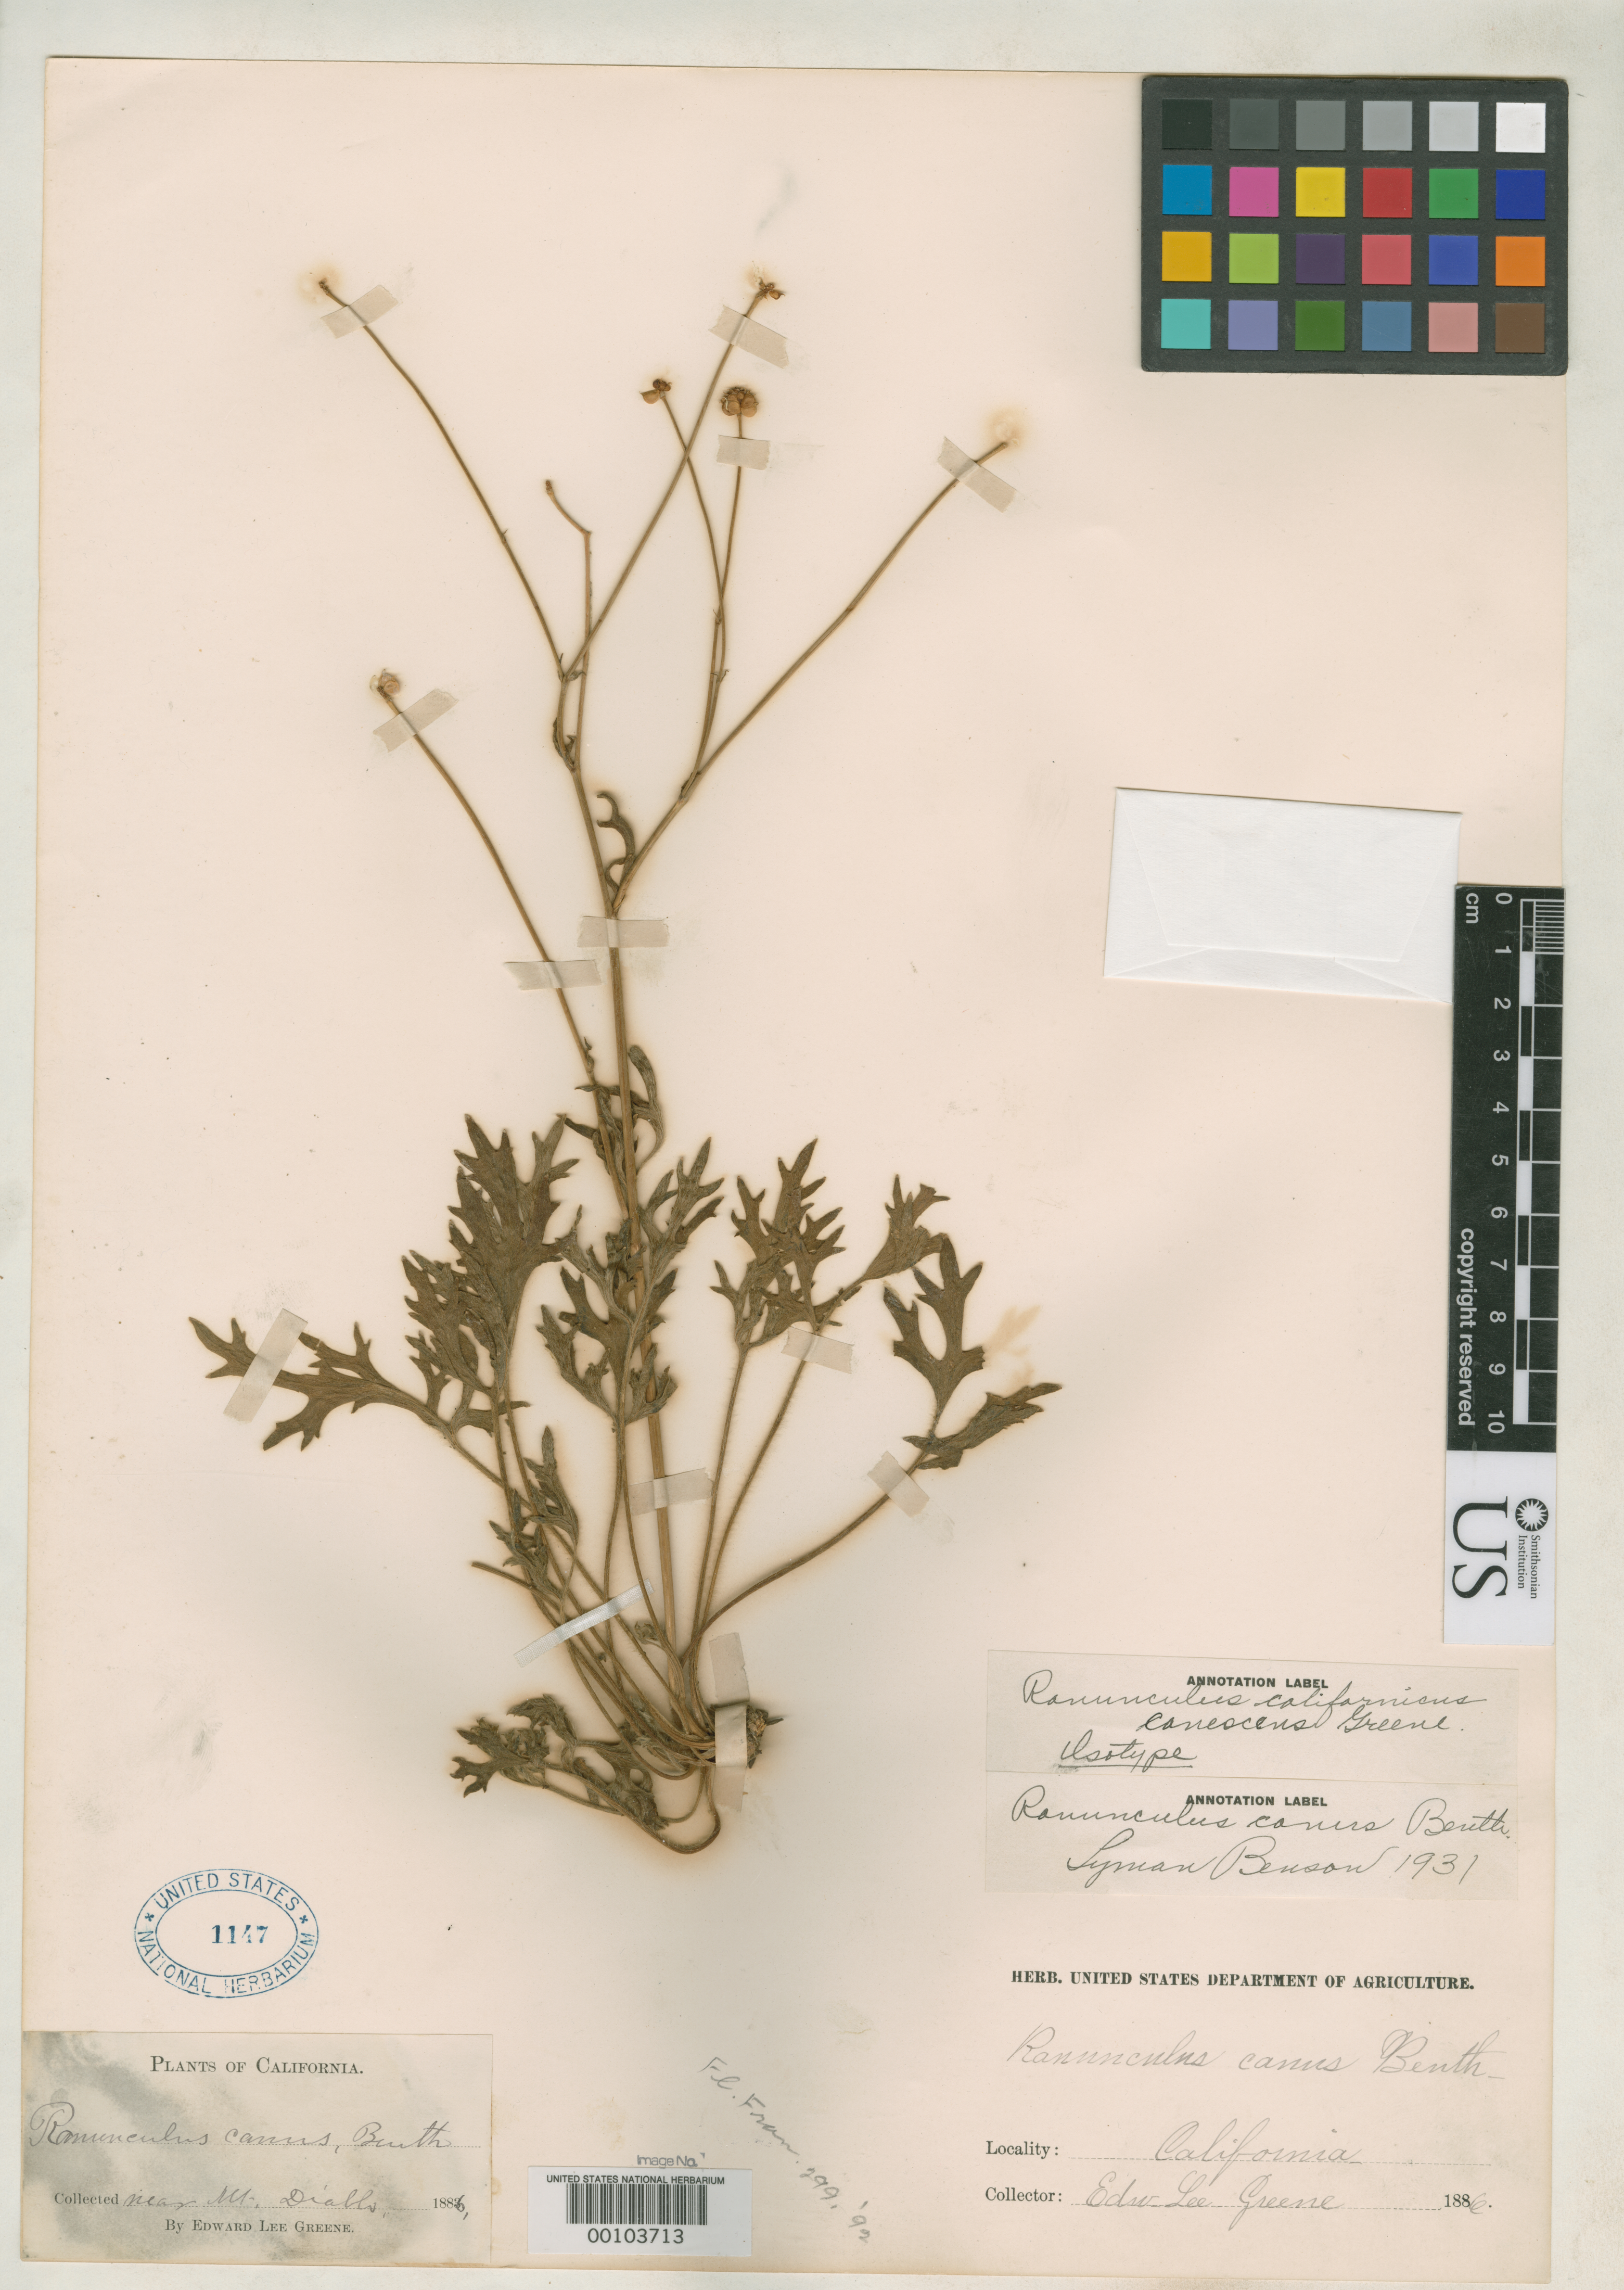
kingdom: Plantae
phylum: Tracheophyta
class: Magnoliopsida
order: Ranunculales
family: Ranunculaceae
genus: Ranunculus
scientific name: Ranunculus californicus var. canescens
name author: Greene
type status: Isotype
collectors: E. L. Greene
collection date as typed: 1886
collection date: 1886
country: United States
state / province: California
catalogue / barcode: US 1147